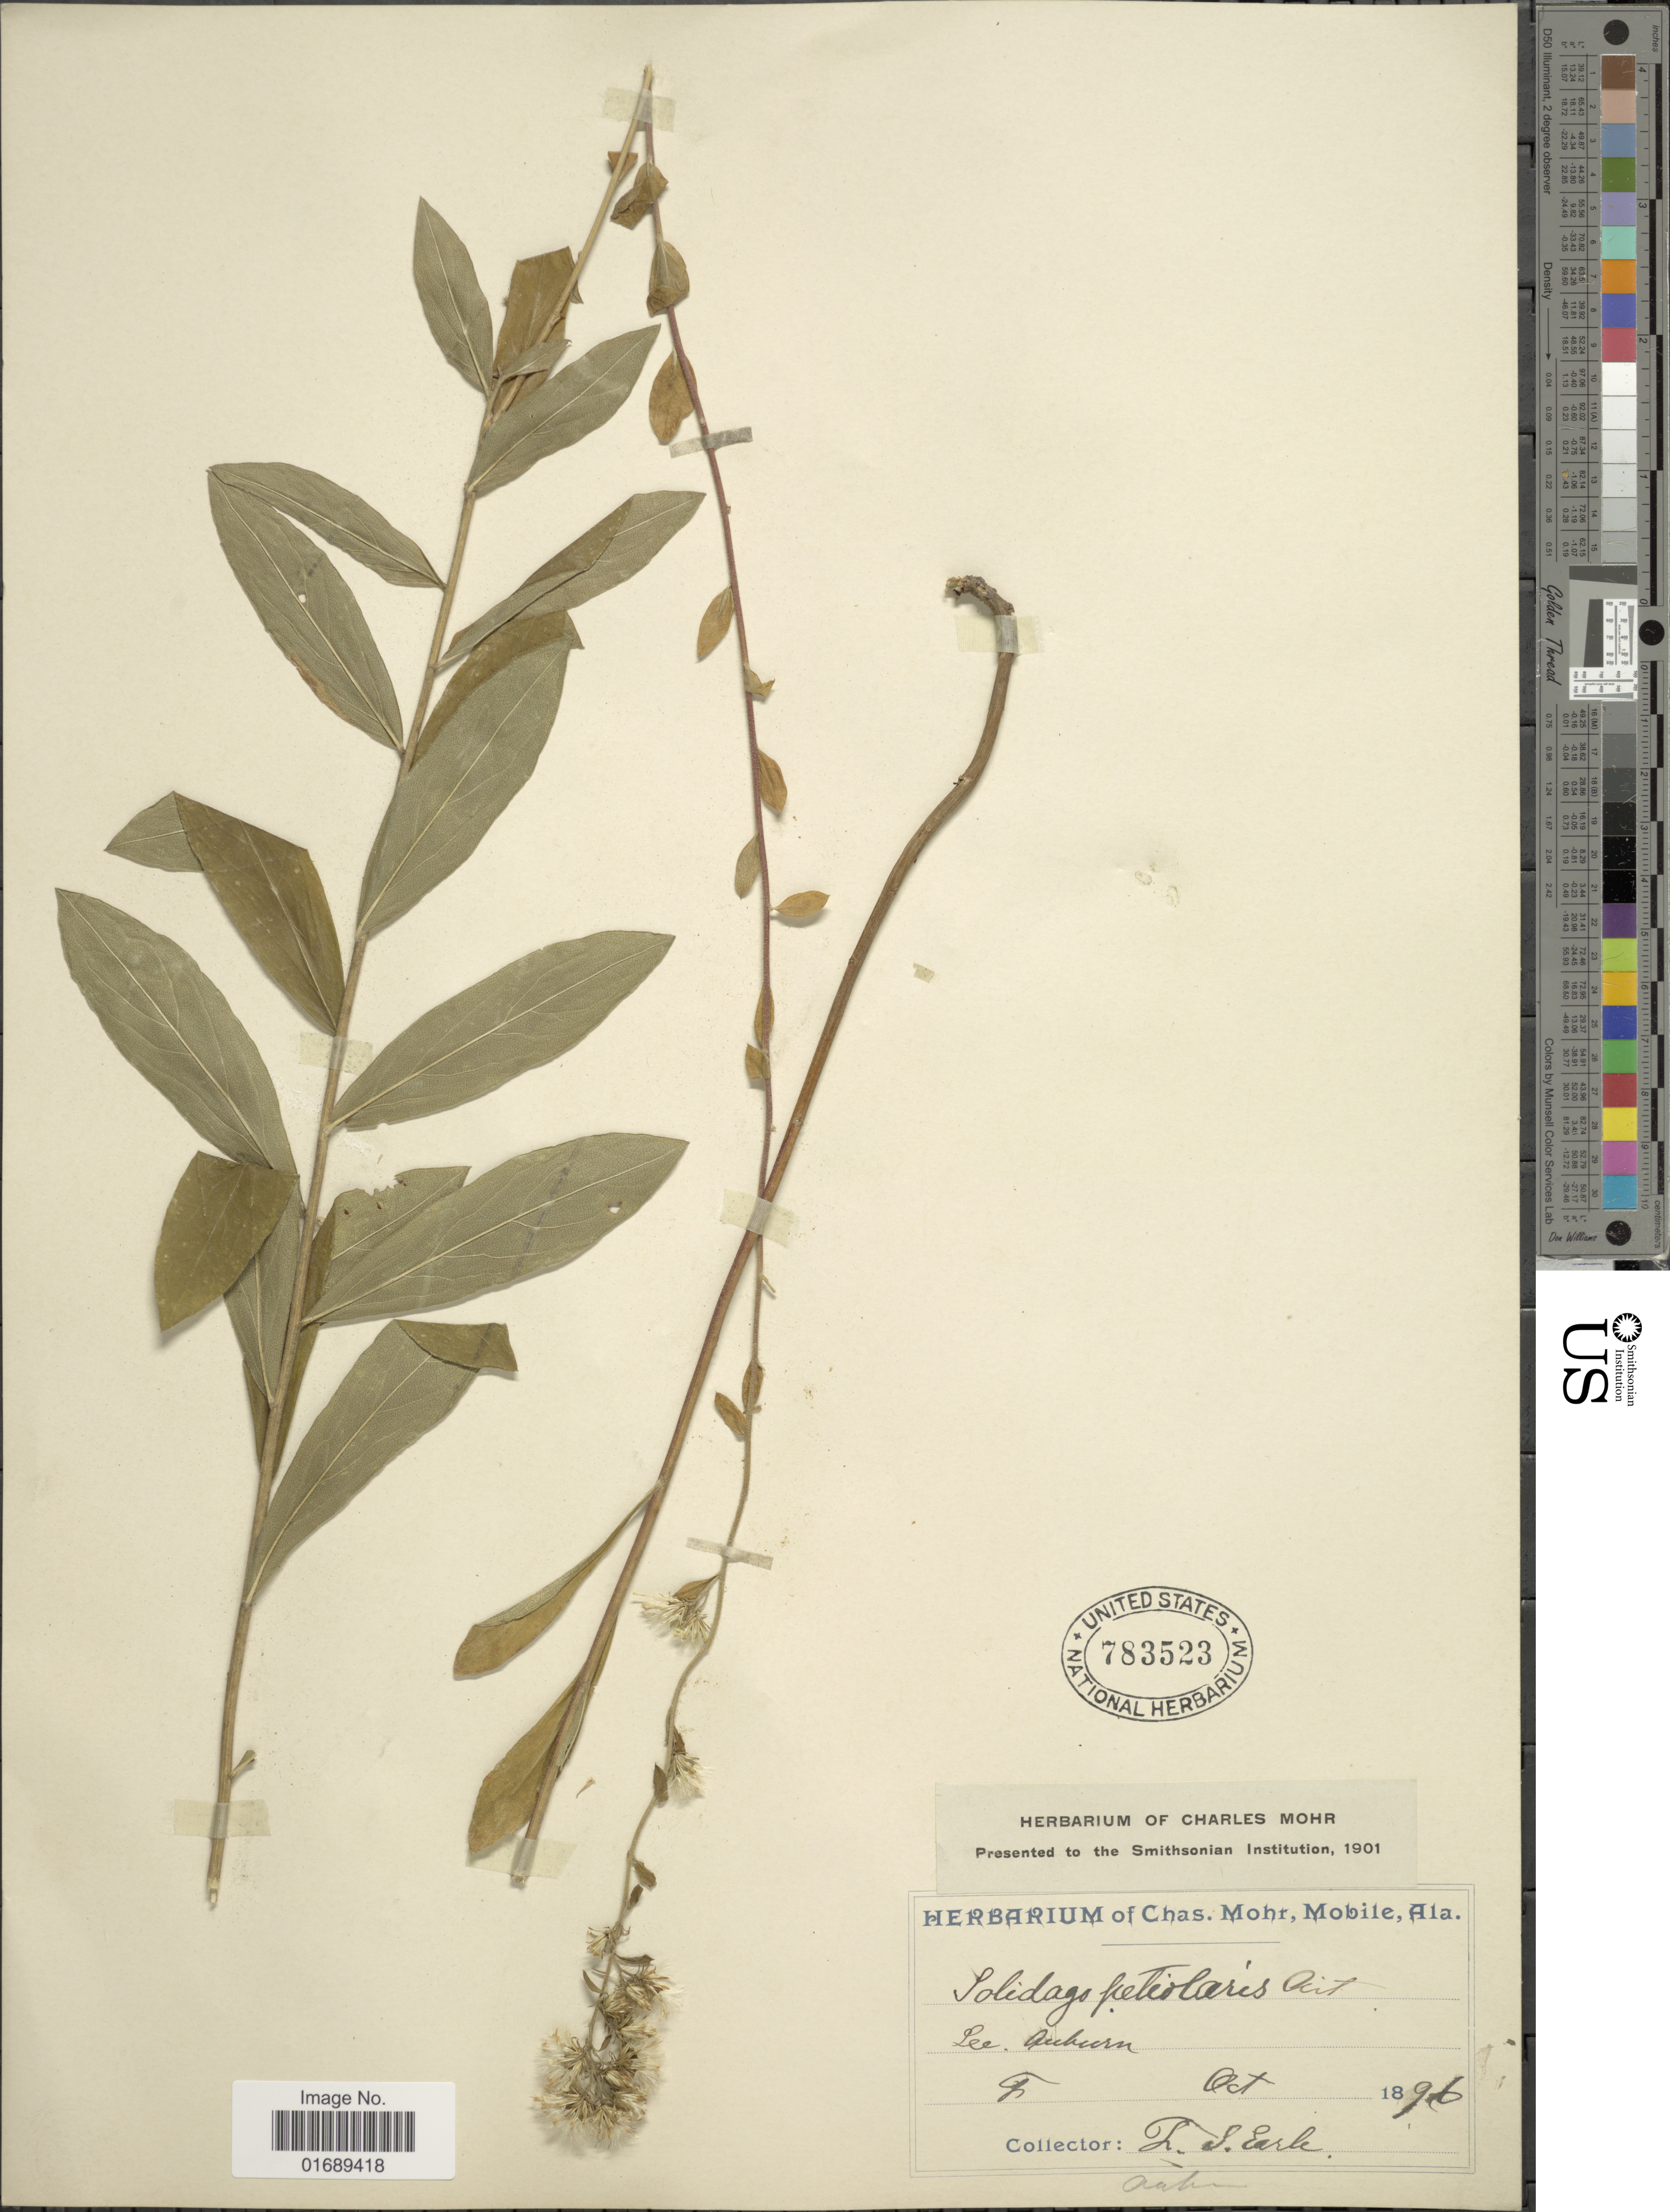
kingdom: Plantae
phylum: Tracheophyta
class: Magnoliopsida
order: Asterales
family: Asteraceae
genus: Solidago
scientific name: Solidago petiolaris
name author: Aiton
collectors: L. Earle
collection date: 1896-10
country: United States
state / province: Alabama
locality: Lee Auburn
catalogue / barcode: US 783523